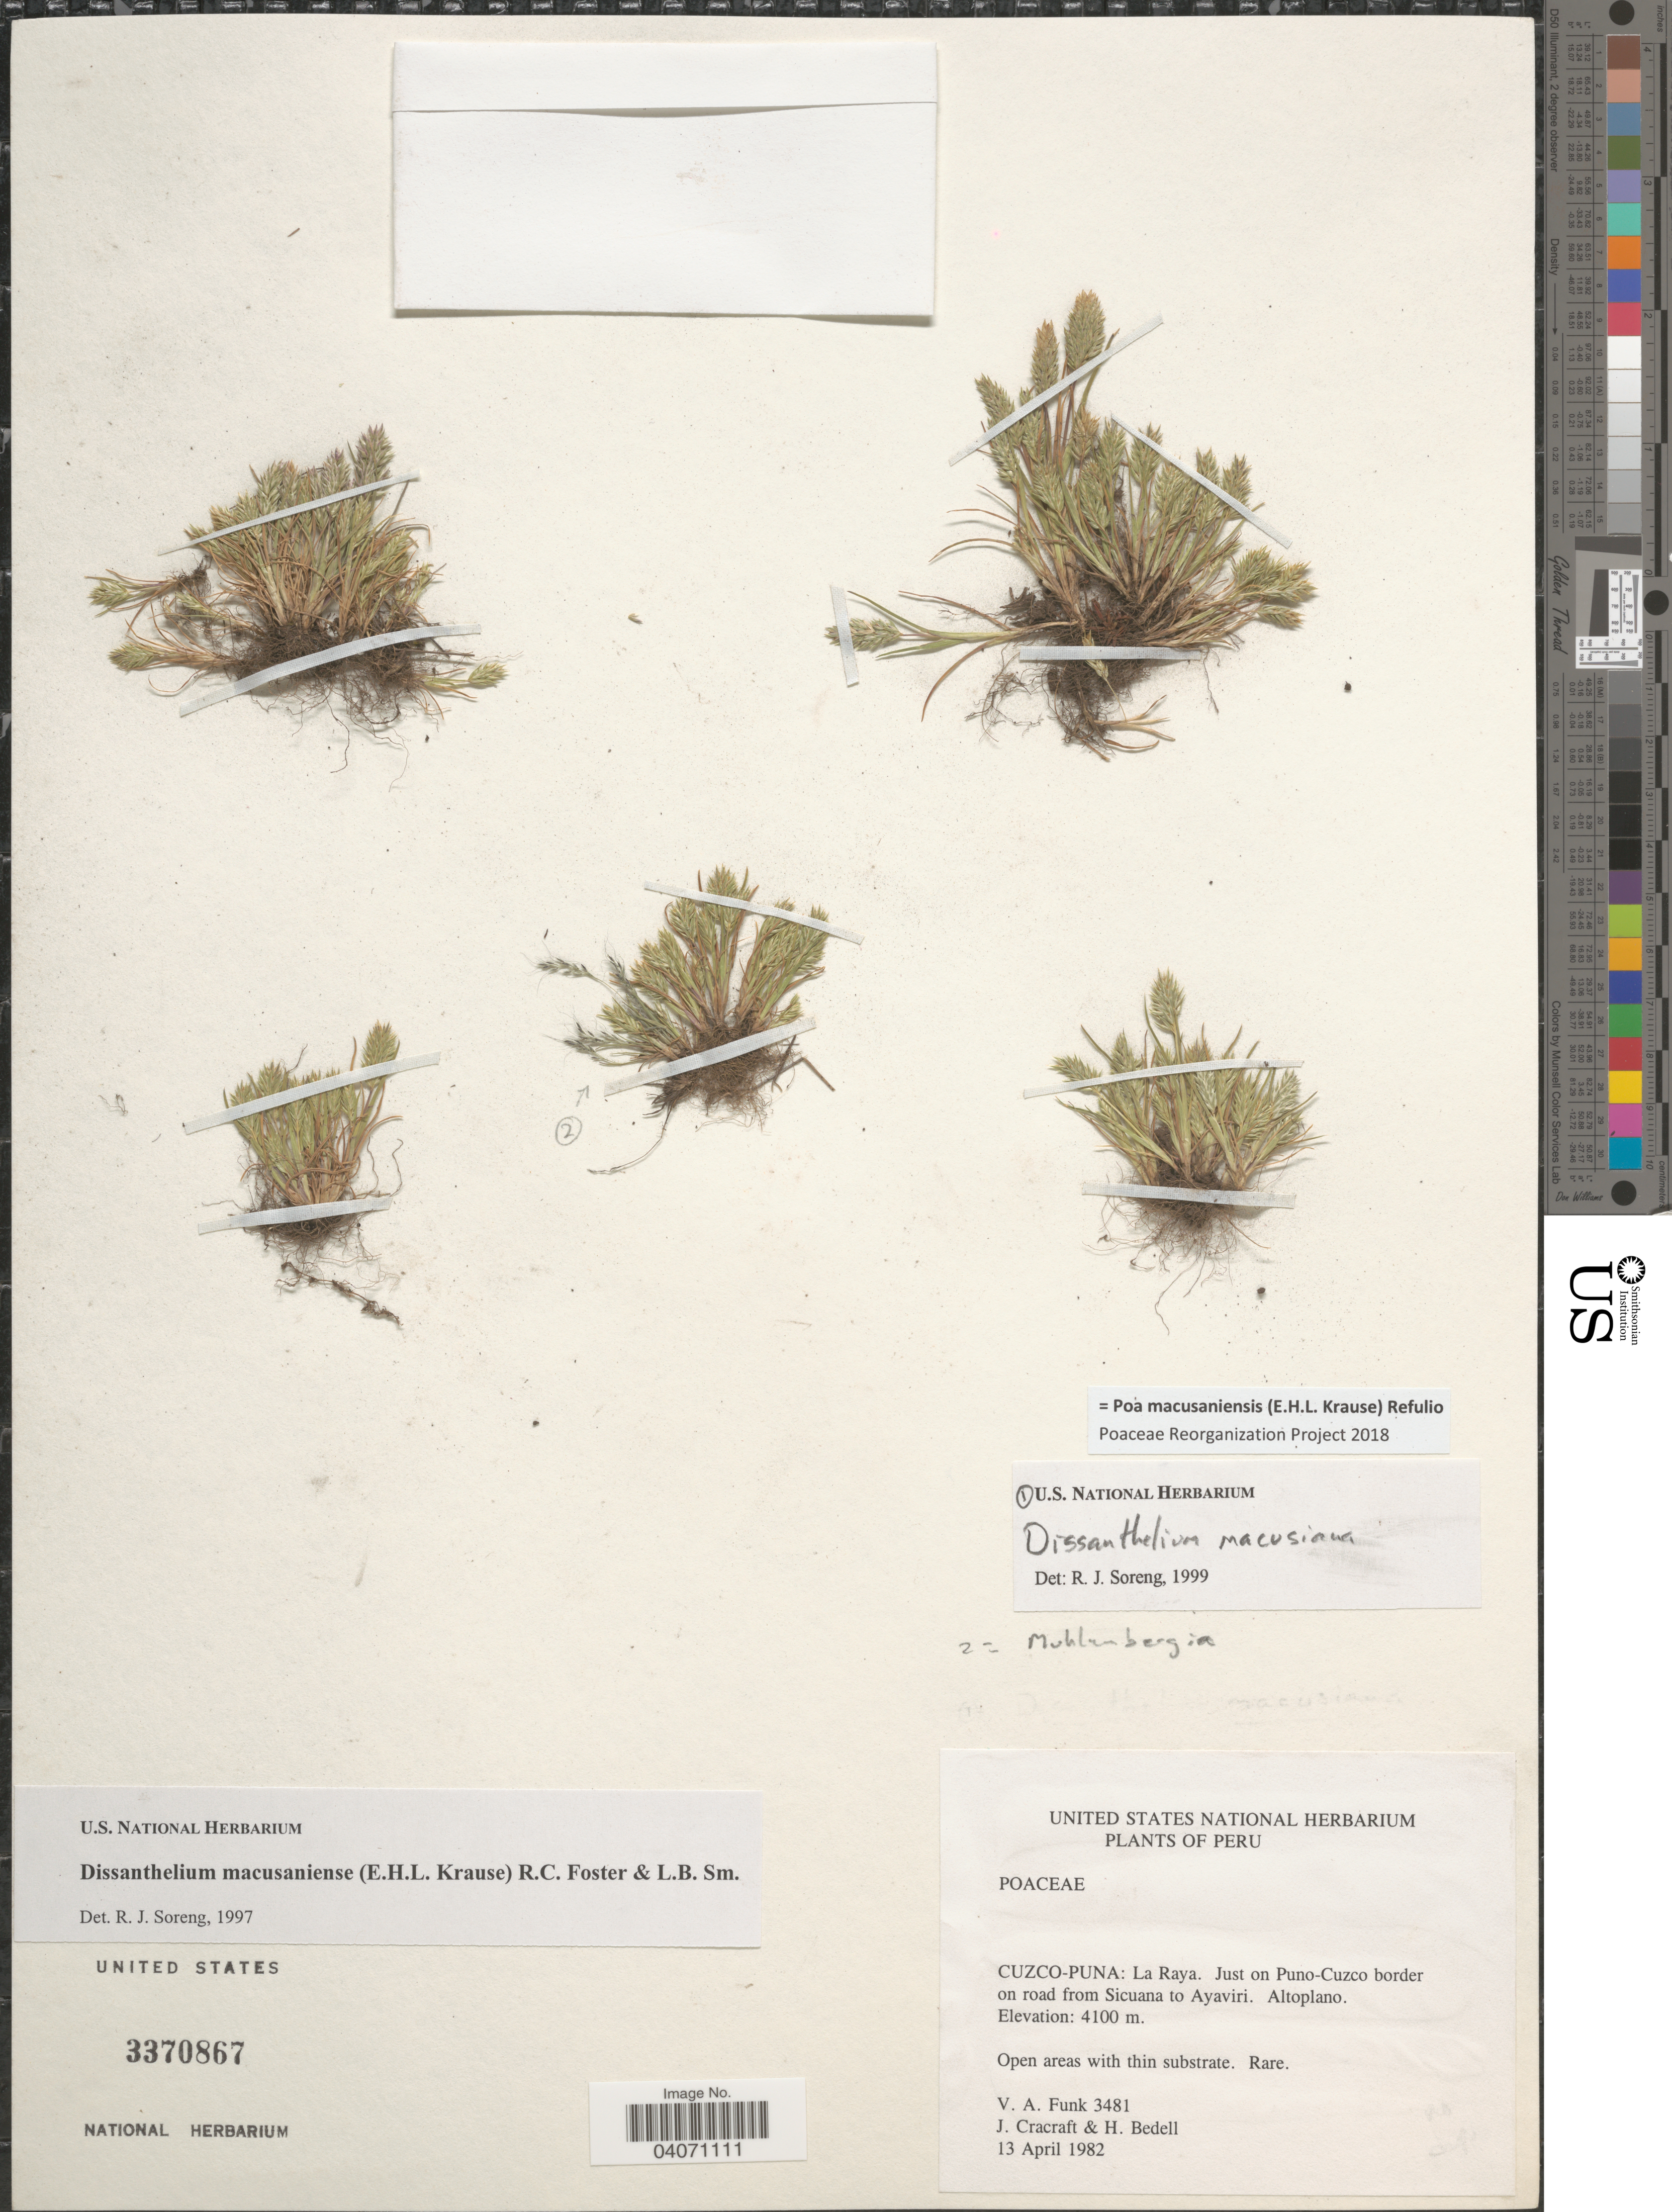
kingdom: Plantae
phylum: Tracheophyta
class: Liliopsida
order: Poales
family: Poaceae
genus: Poa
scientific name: Poa macusaniensis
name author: (E.H.L. Krause) Refulio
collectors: V. Funk, J. L. Cracraft & H. Bedell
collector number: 3481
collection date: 1982-04-13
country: Peru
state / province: Cusco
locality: Cuzco-Puna: La Raya. Just on Puno-Cuzco border on road from Sicuana to Ayaviri. Altoplano.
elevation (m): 4100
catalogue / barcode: US 3370867